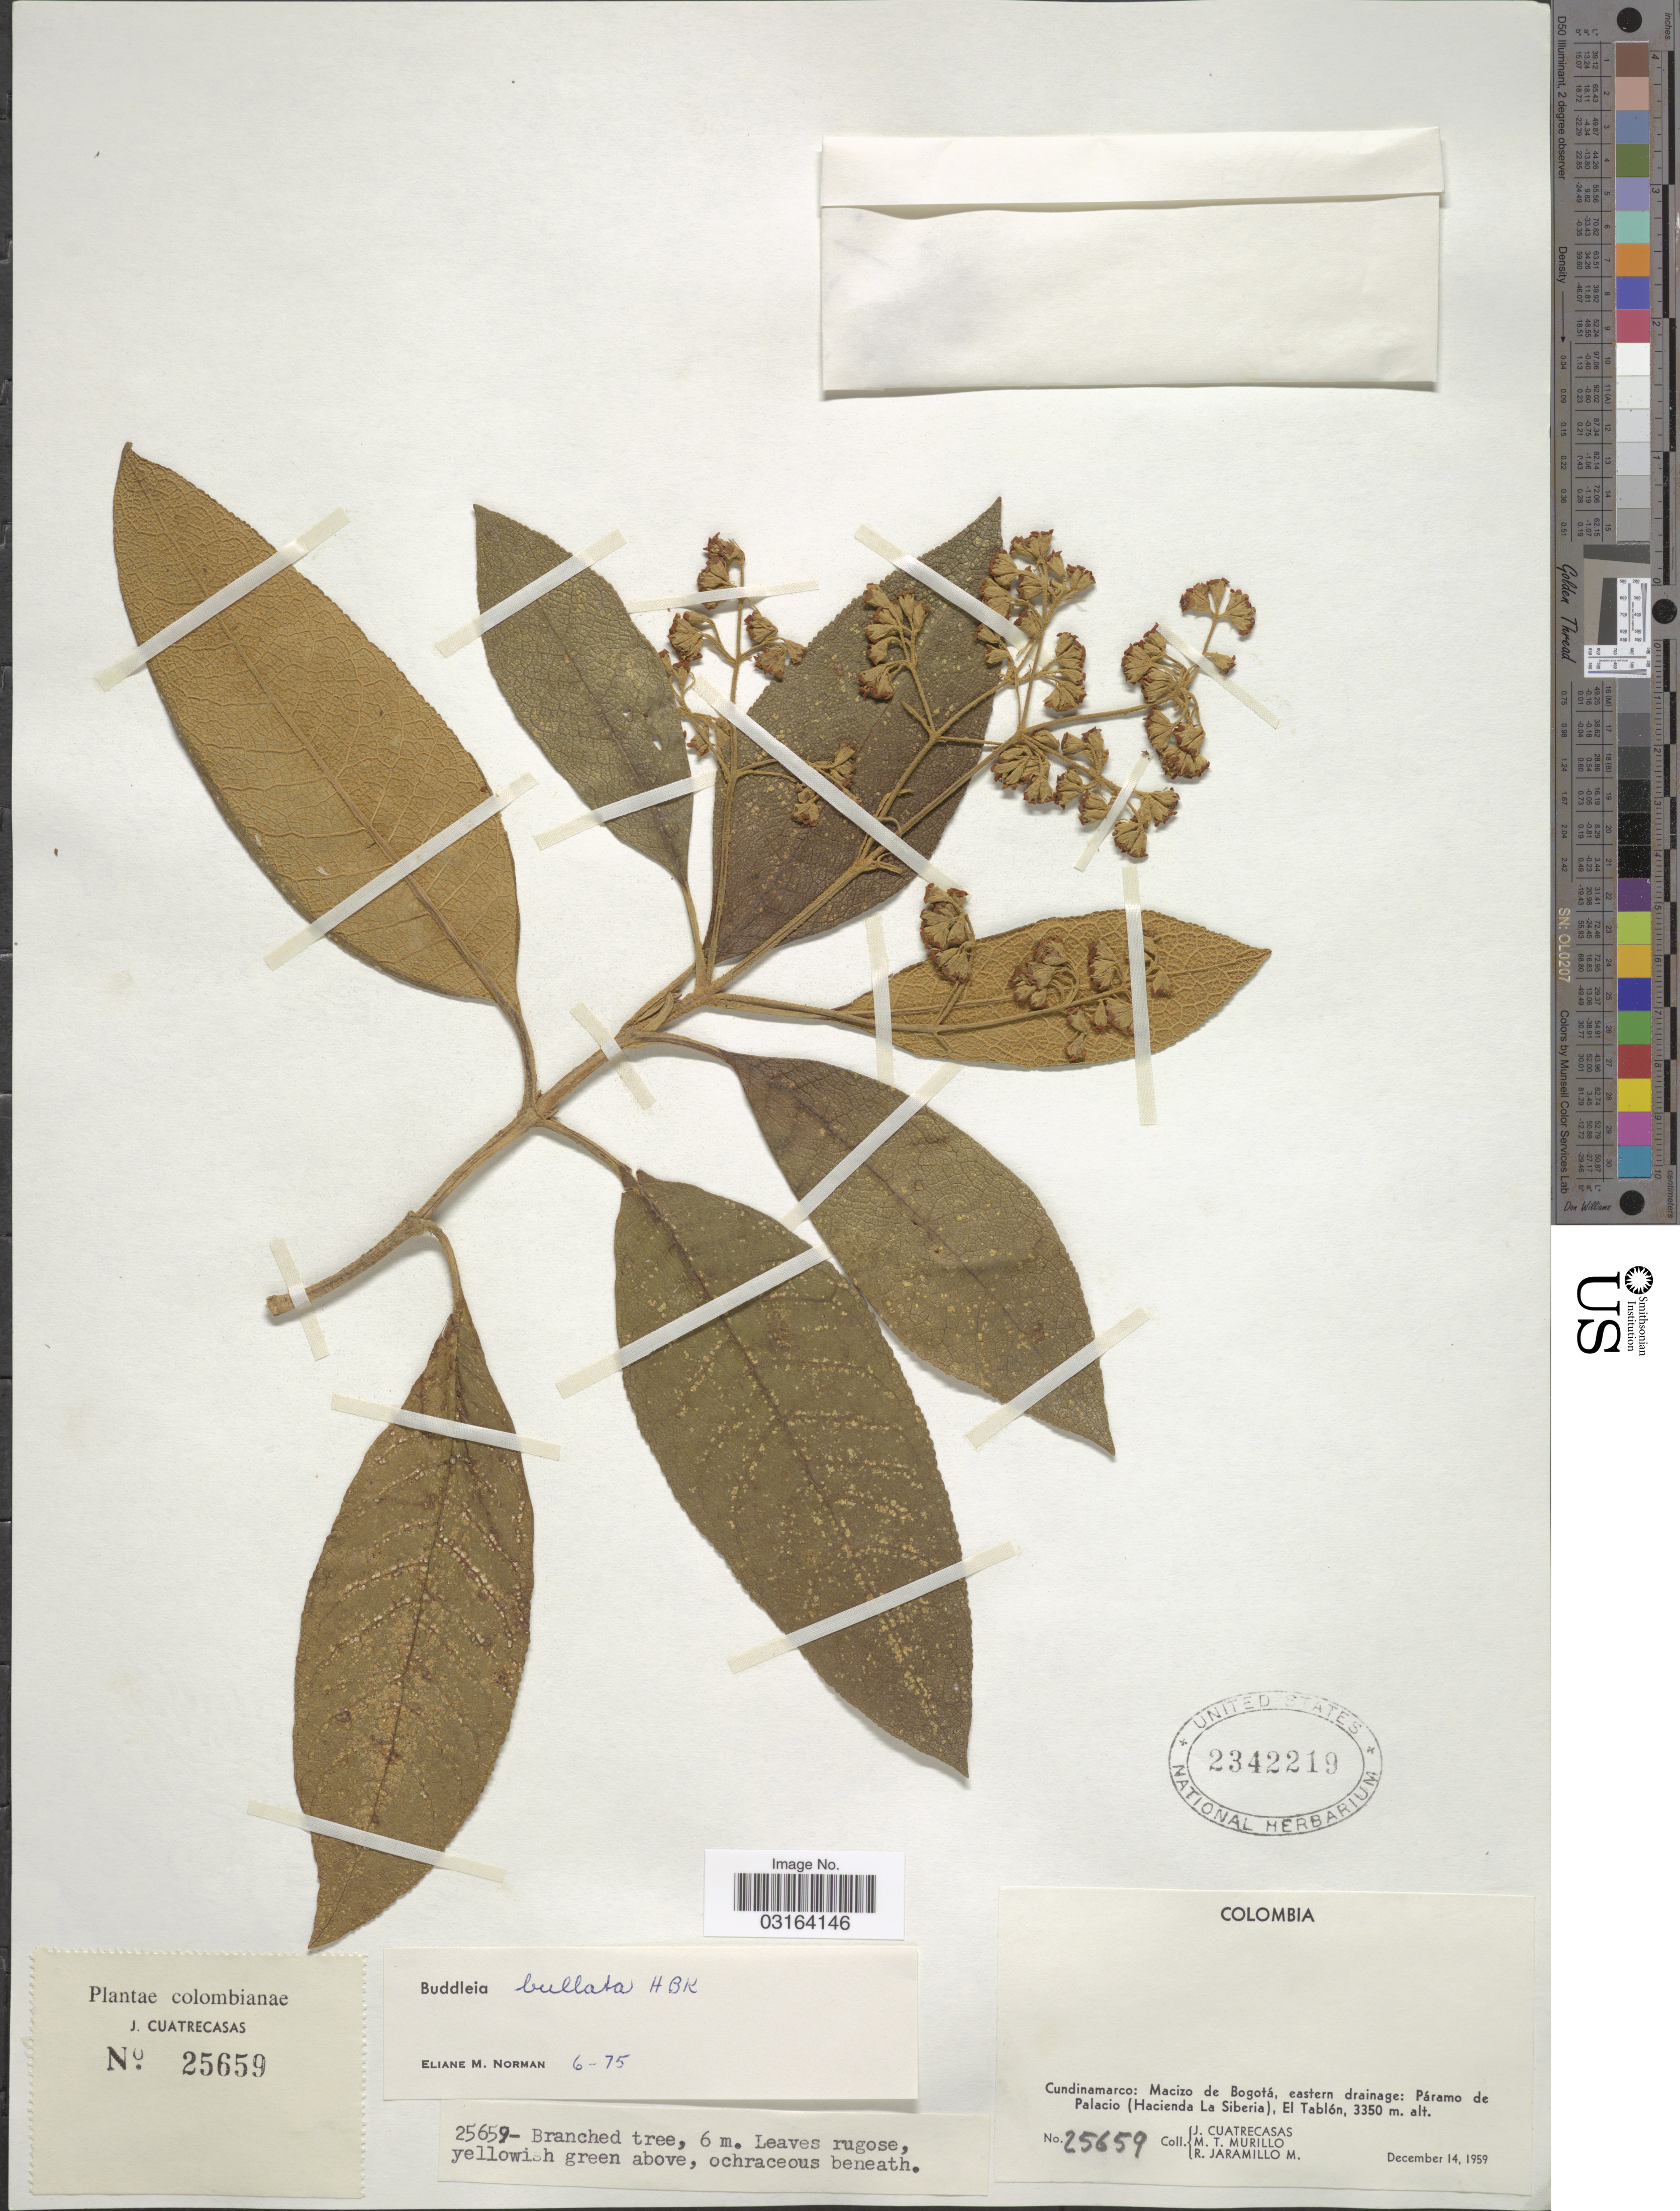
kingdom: Plantae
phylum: Tracheophyta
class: Magnoliopsida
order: Lamiales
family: Scrophulariaceae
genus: Buddleja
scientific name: Buddleja bullata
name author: Kunth in Humb. & et al.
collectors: J. Cuatrecasas, M. Murillo & R. Jaramillo M.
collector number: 25659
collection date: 1959-12-14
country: Colombia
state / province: Cundinamarca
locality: Cundinamarco: Macizo de Bogotá, eastern drainage: Páramo de Palacio (Hacienda La Siberia), El Tablón.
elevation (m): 3350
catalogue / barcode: US 2342219